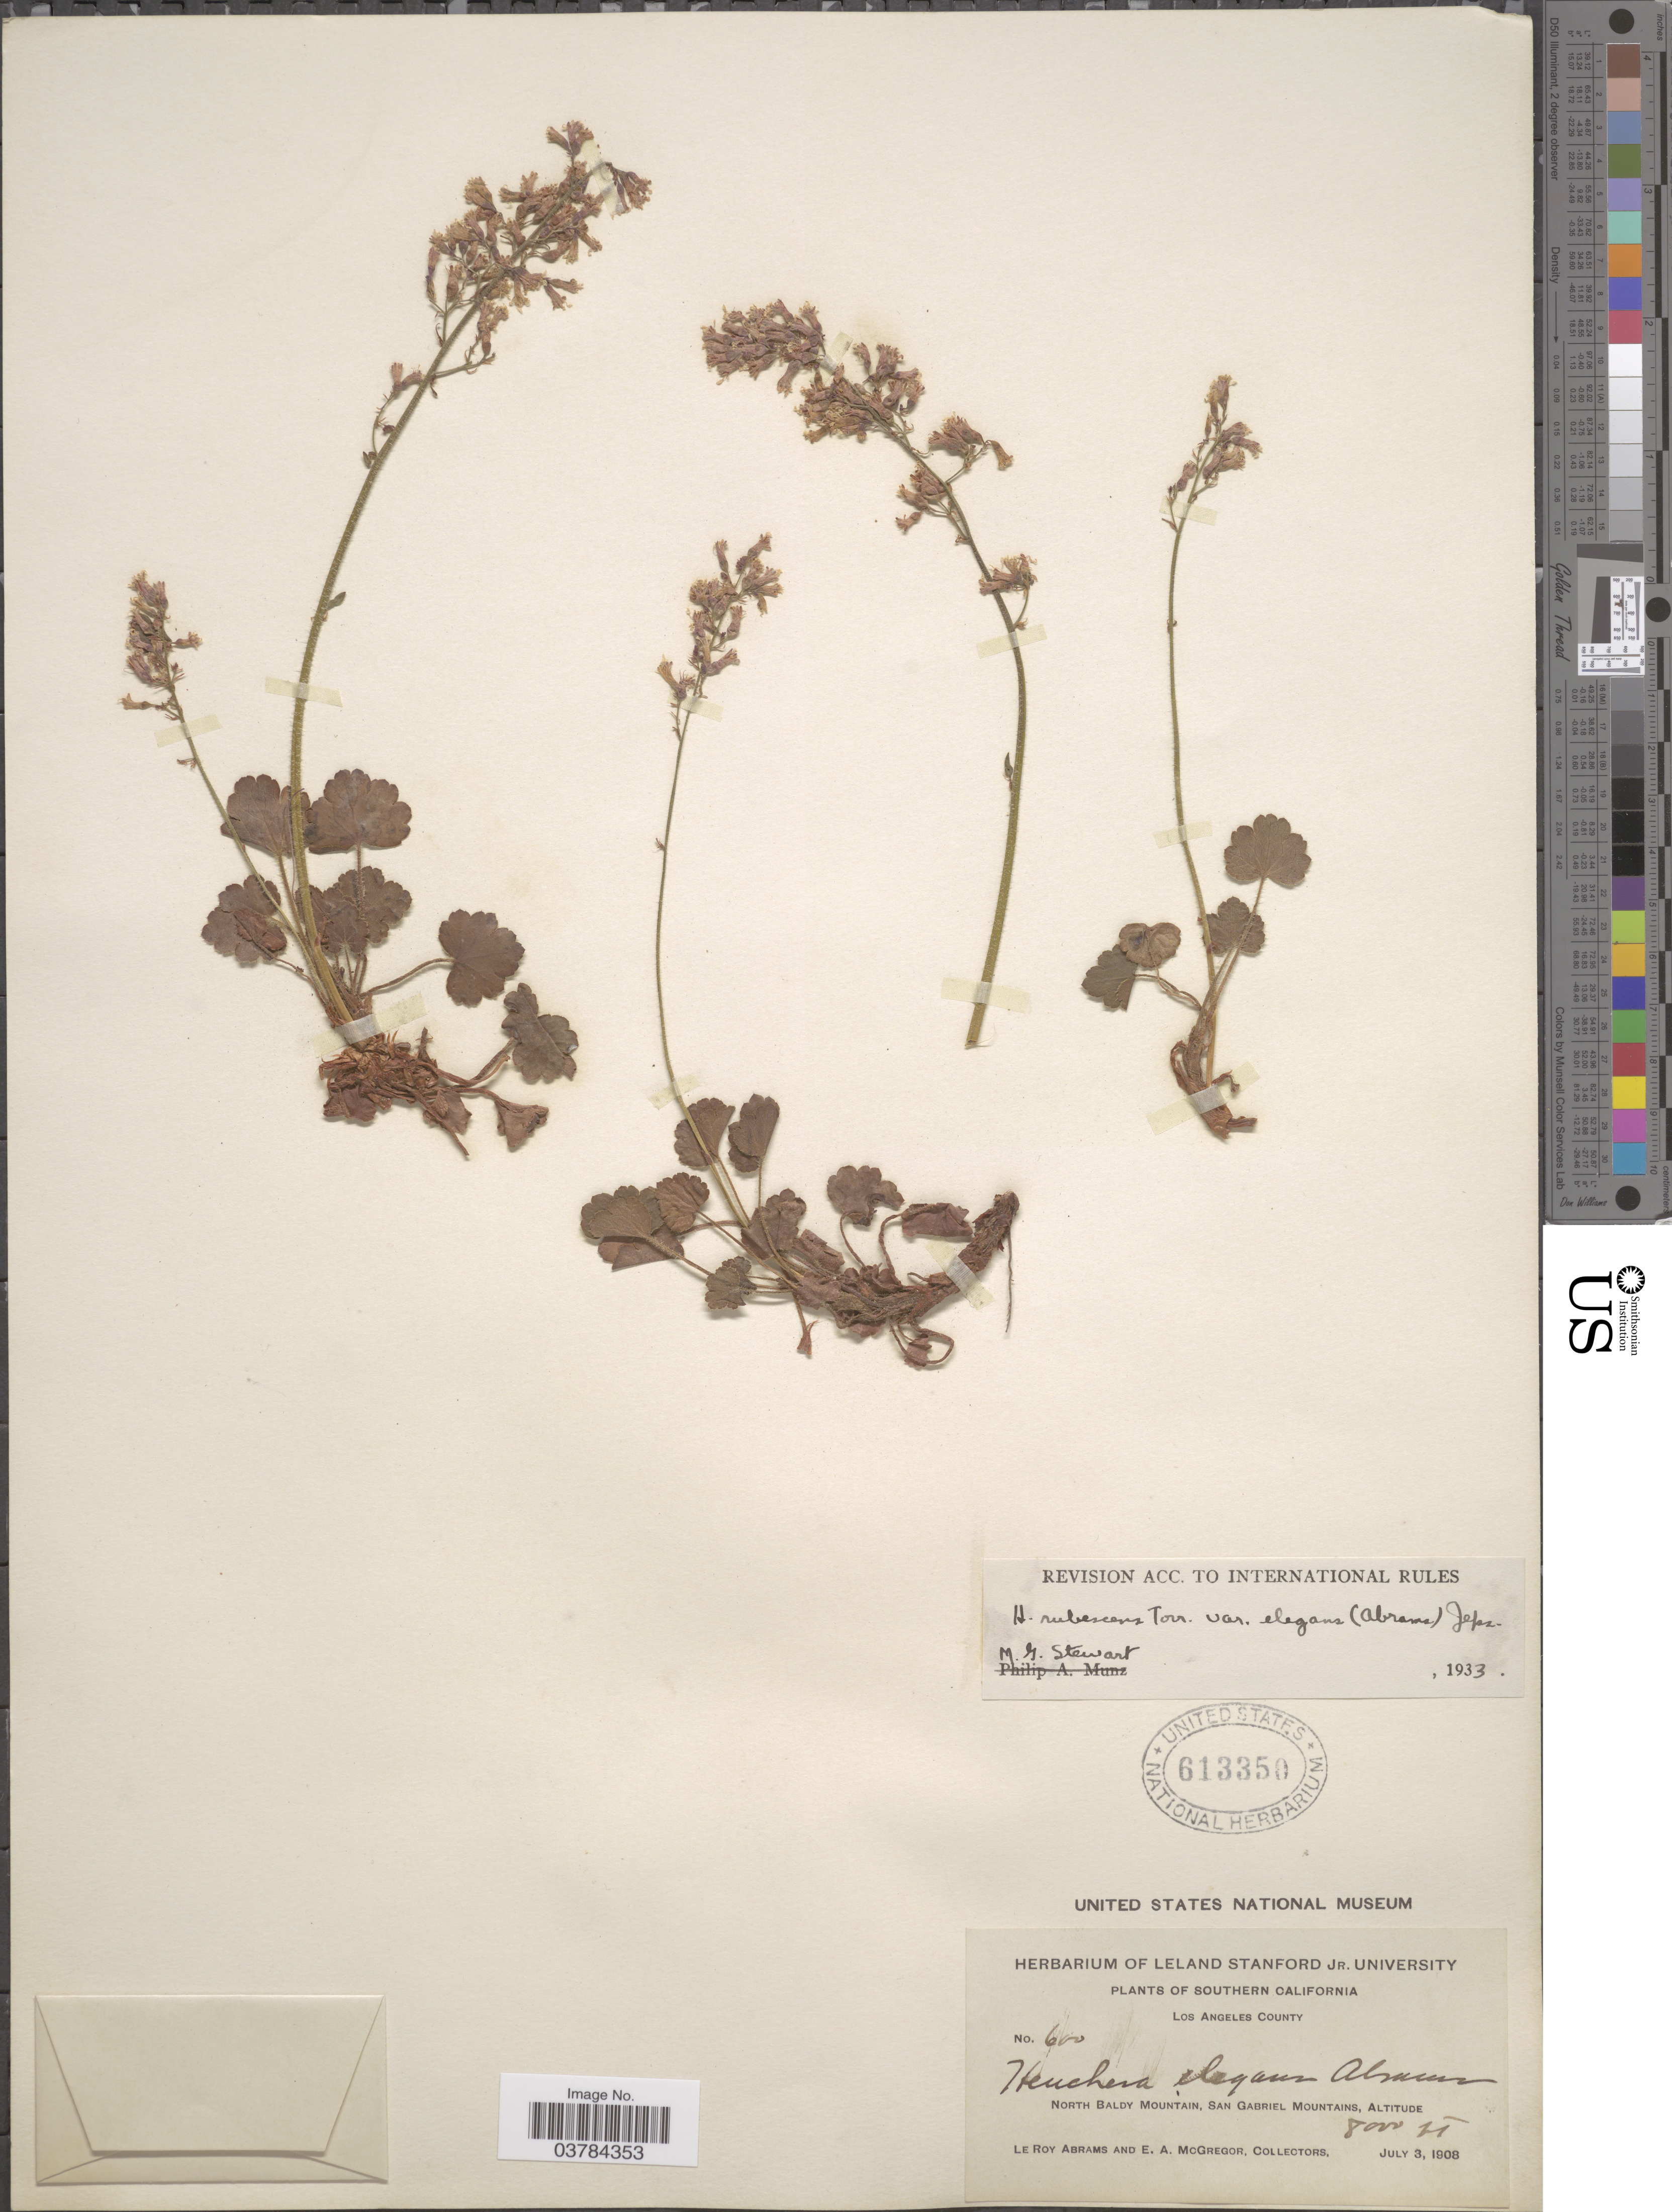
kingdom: Plantae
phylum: Tracheophyta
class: Magnoliopsida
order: Saxifragales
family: Saxifragaceae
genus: Heuchera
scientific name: Heuchera elegans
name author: Abrams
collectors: L. Abrams & E. A. McGregor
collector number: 600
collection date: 1908-07-03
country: United States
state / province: California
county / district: Los Angeles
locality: Southern California. Los Angeles County. North Baldy Mountain, San Gabriel Mountains.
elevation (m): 2438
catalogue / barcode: US 613350